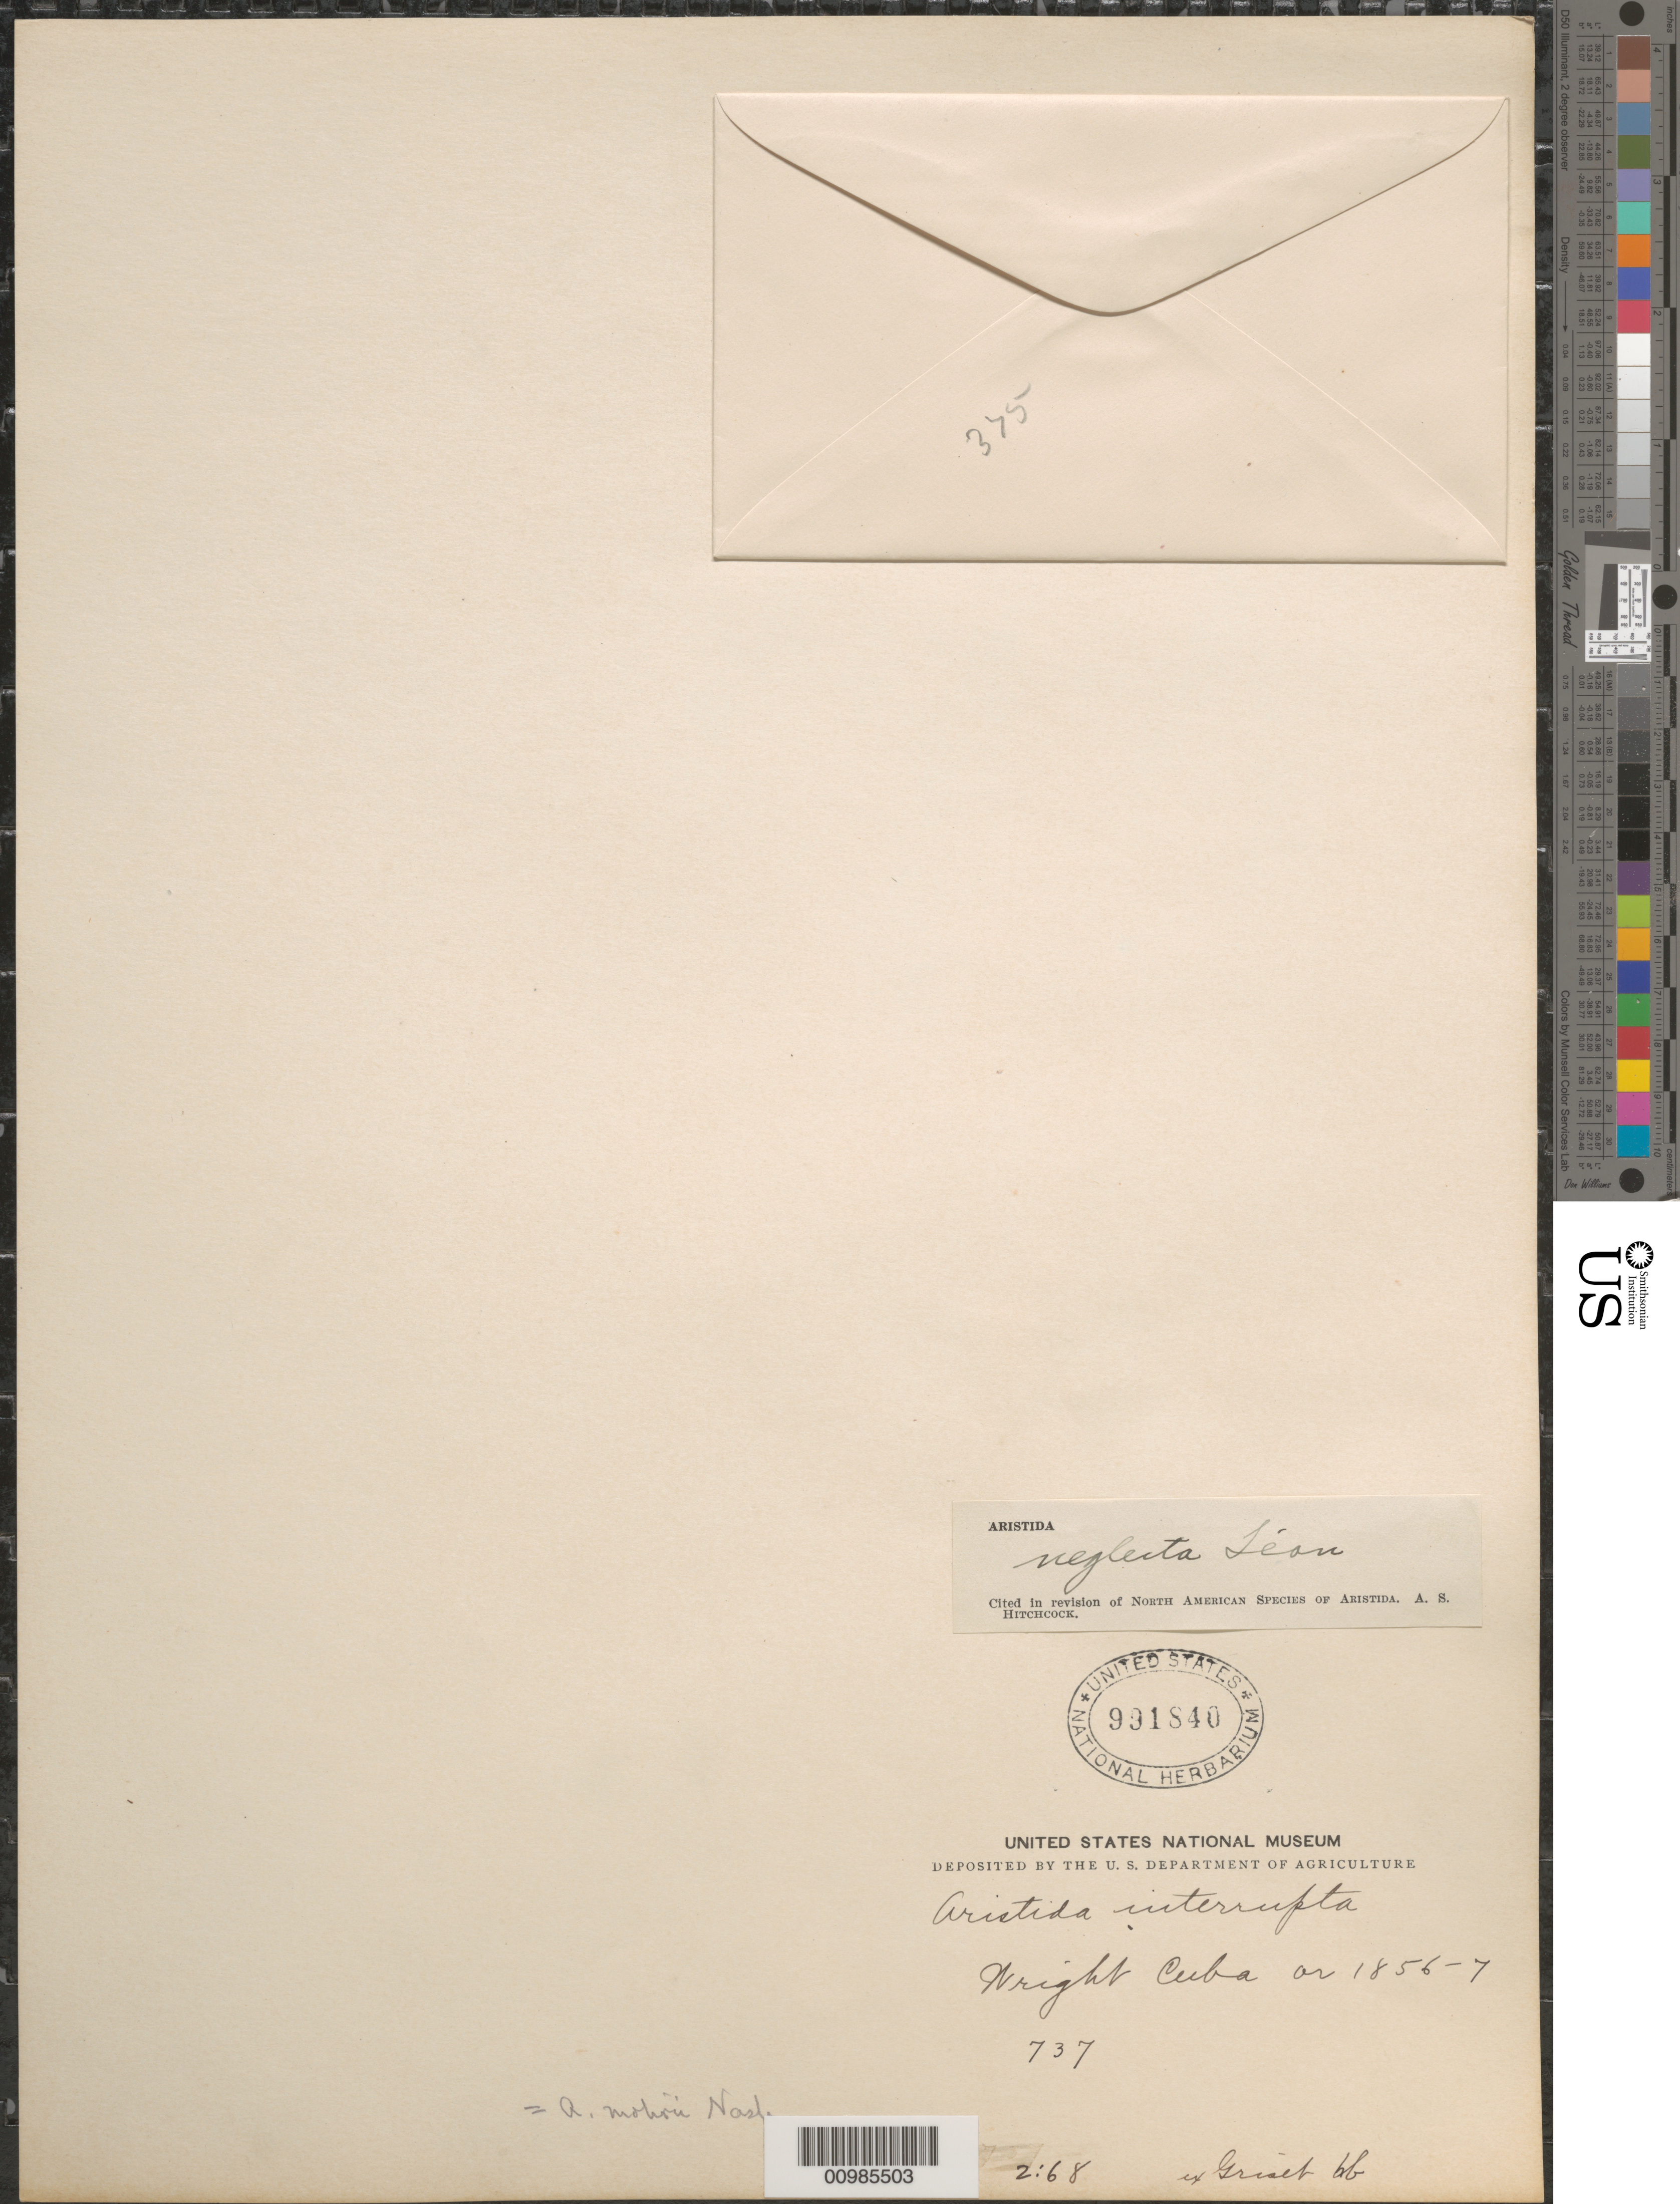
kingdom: Plantae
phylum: Tracheophyta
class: Liliopsida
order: Poales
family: Poaceae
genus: Aristida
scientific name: Aristida neglecta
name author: León ex Hitchc.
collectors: C. Wright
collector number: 737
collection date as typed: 1856 to -- --- 1867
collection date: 1856/1857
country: Cuba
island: Cuba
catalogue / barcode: US 991840